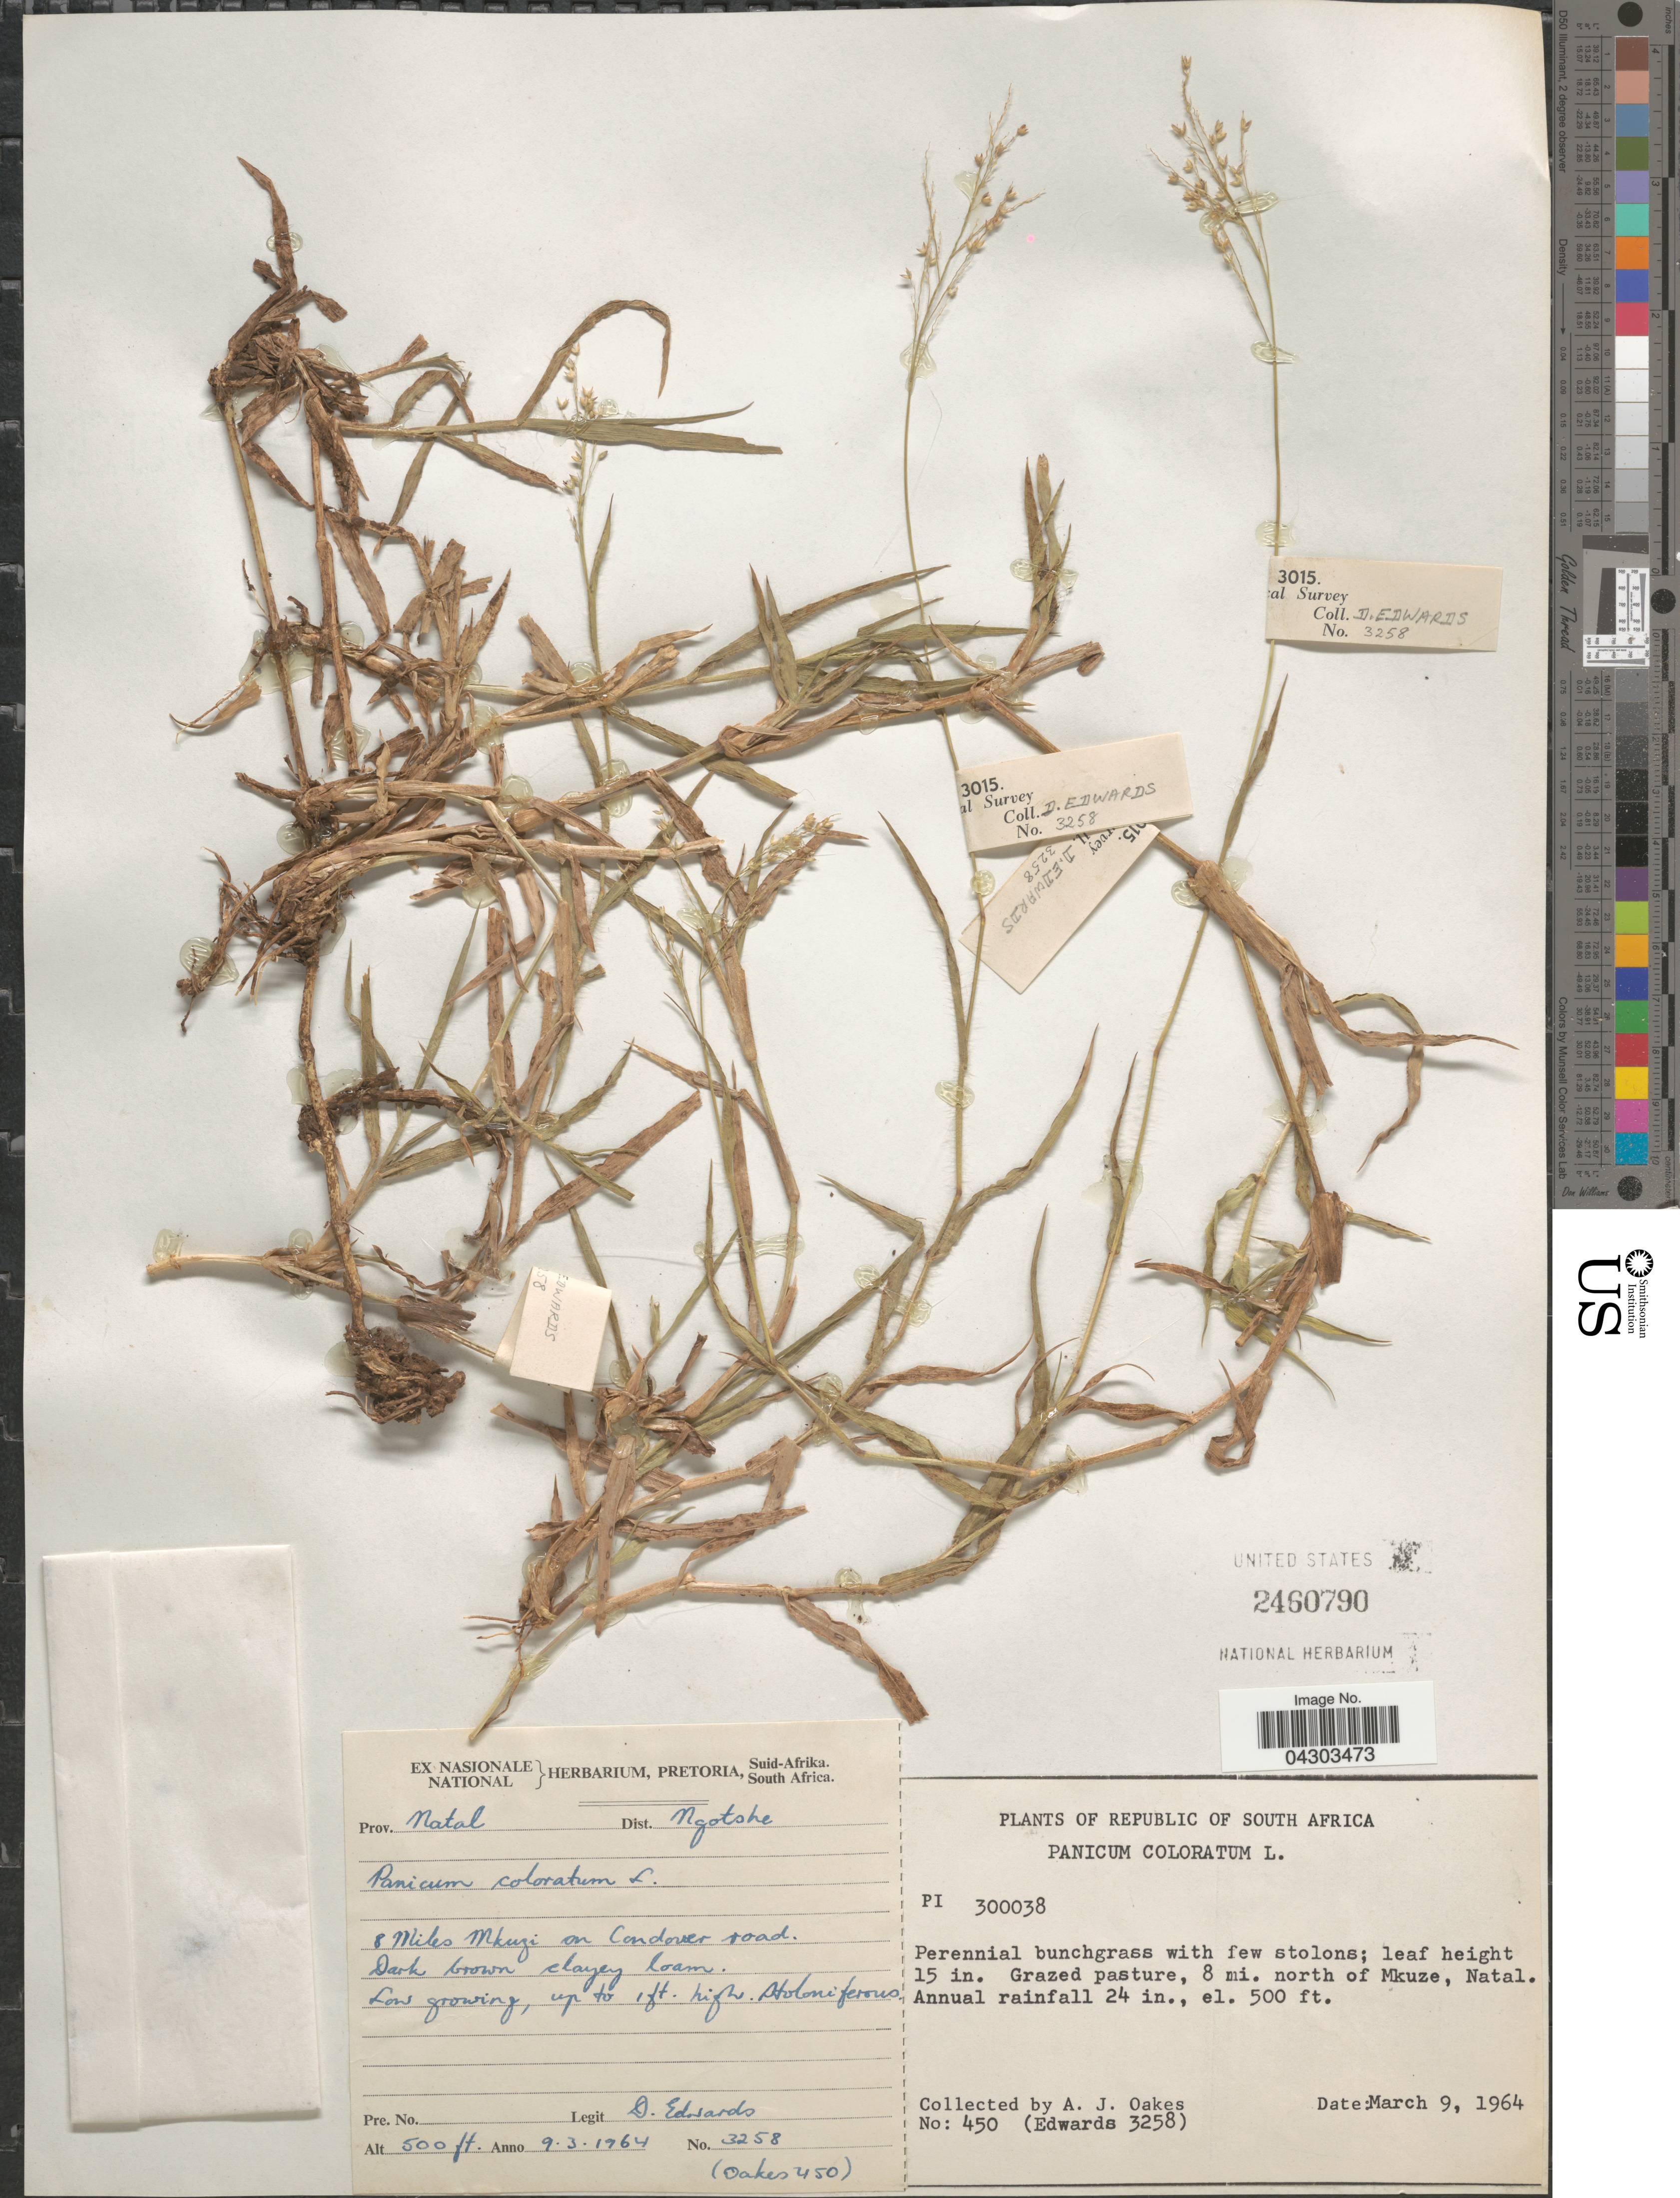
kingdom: Plantae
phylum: Tracheophyta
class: Liliopsida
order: Poales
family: Poaceae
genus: Panicum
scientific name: Panicum coloratum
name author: L.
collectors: D. Edwards & A. Oakes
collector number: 3258/450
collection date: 1964-03-09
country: South Africa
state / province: KwaZulu-Natal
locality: Prov. Natal Dist. Ngotshe. 8 Miles Mkuzi on Condover road. Republic of South Africa. Grazed pasture, 8 mi. north of Mkuze, Natal.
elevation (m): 152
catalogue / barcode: US 2460790